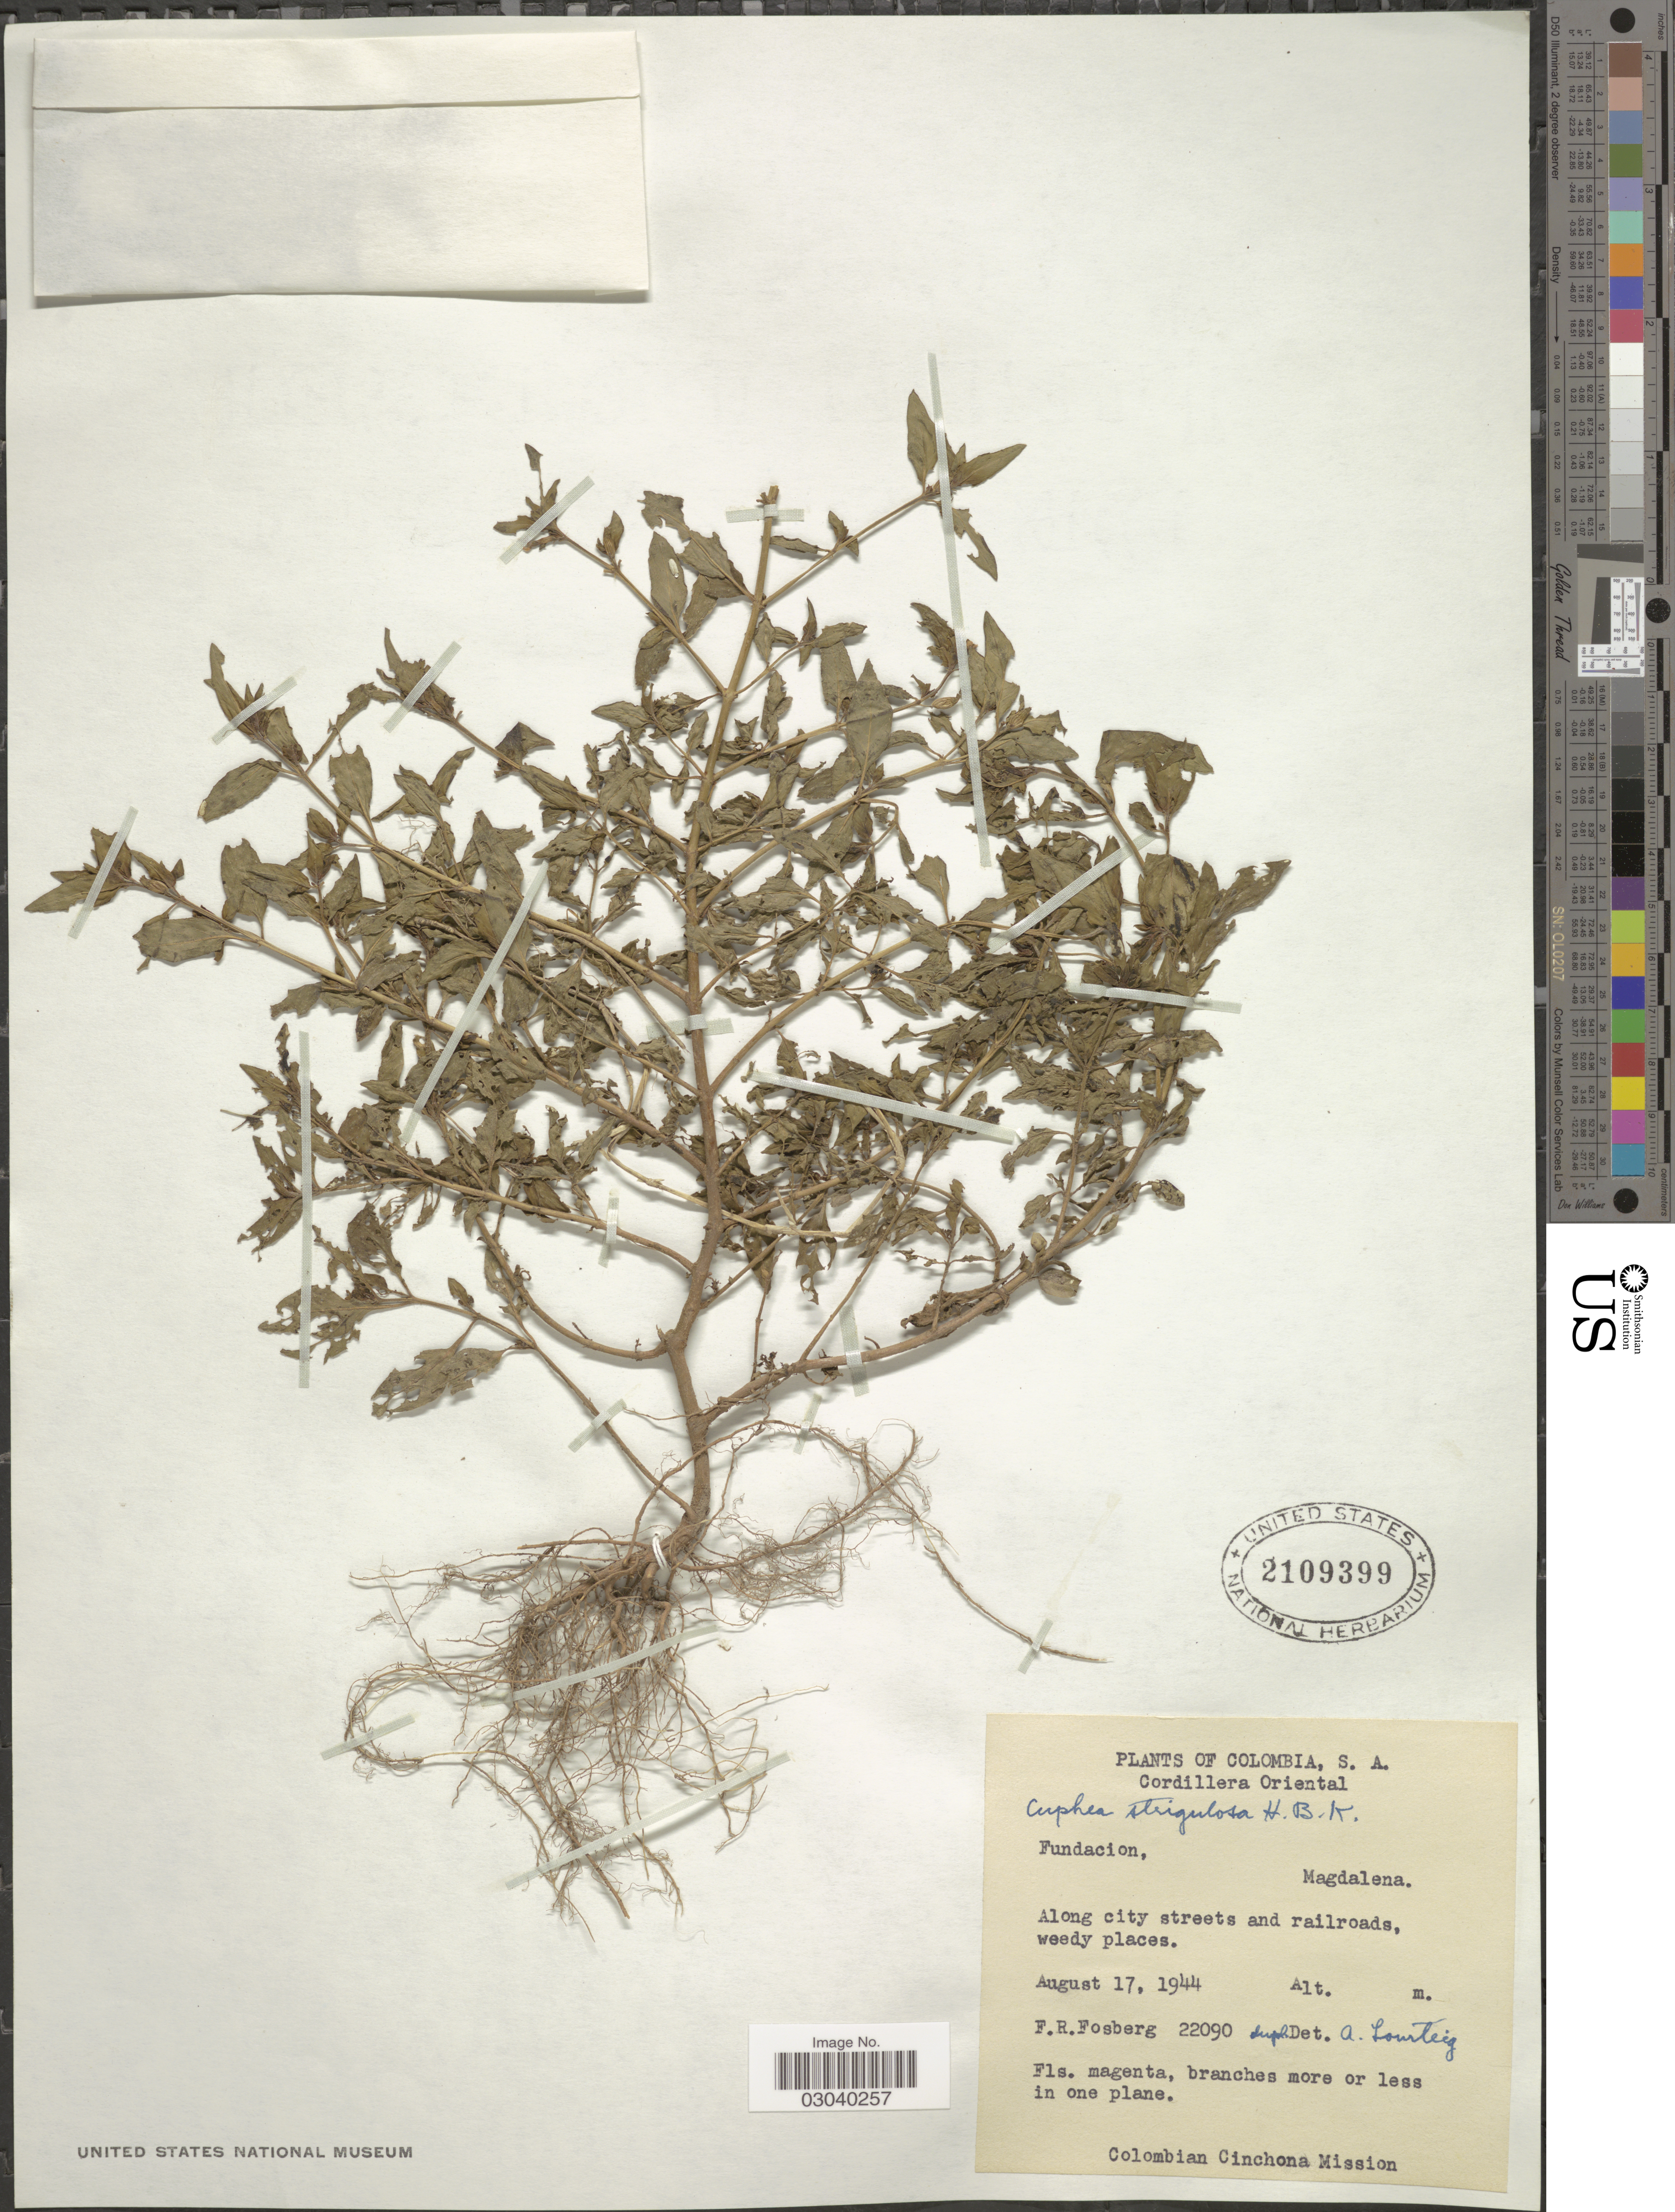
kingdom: Plantae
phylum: Tracheophyta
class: Magnoliopsida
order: Myrtales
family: Lythraceae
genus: Cuphea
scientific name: Cuphea strigulosa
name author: Kunth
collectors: F. R. Fosberg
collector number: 22090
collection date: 1944-08-17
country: Colombia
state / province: Magdalena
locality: Fundacion, Along city streets and railroads.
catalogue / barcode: US 2109399